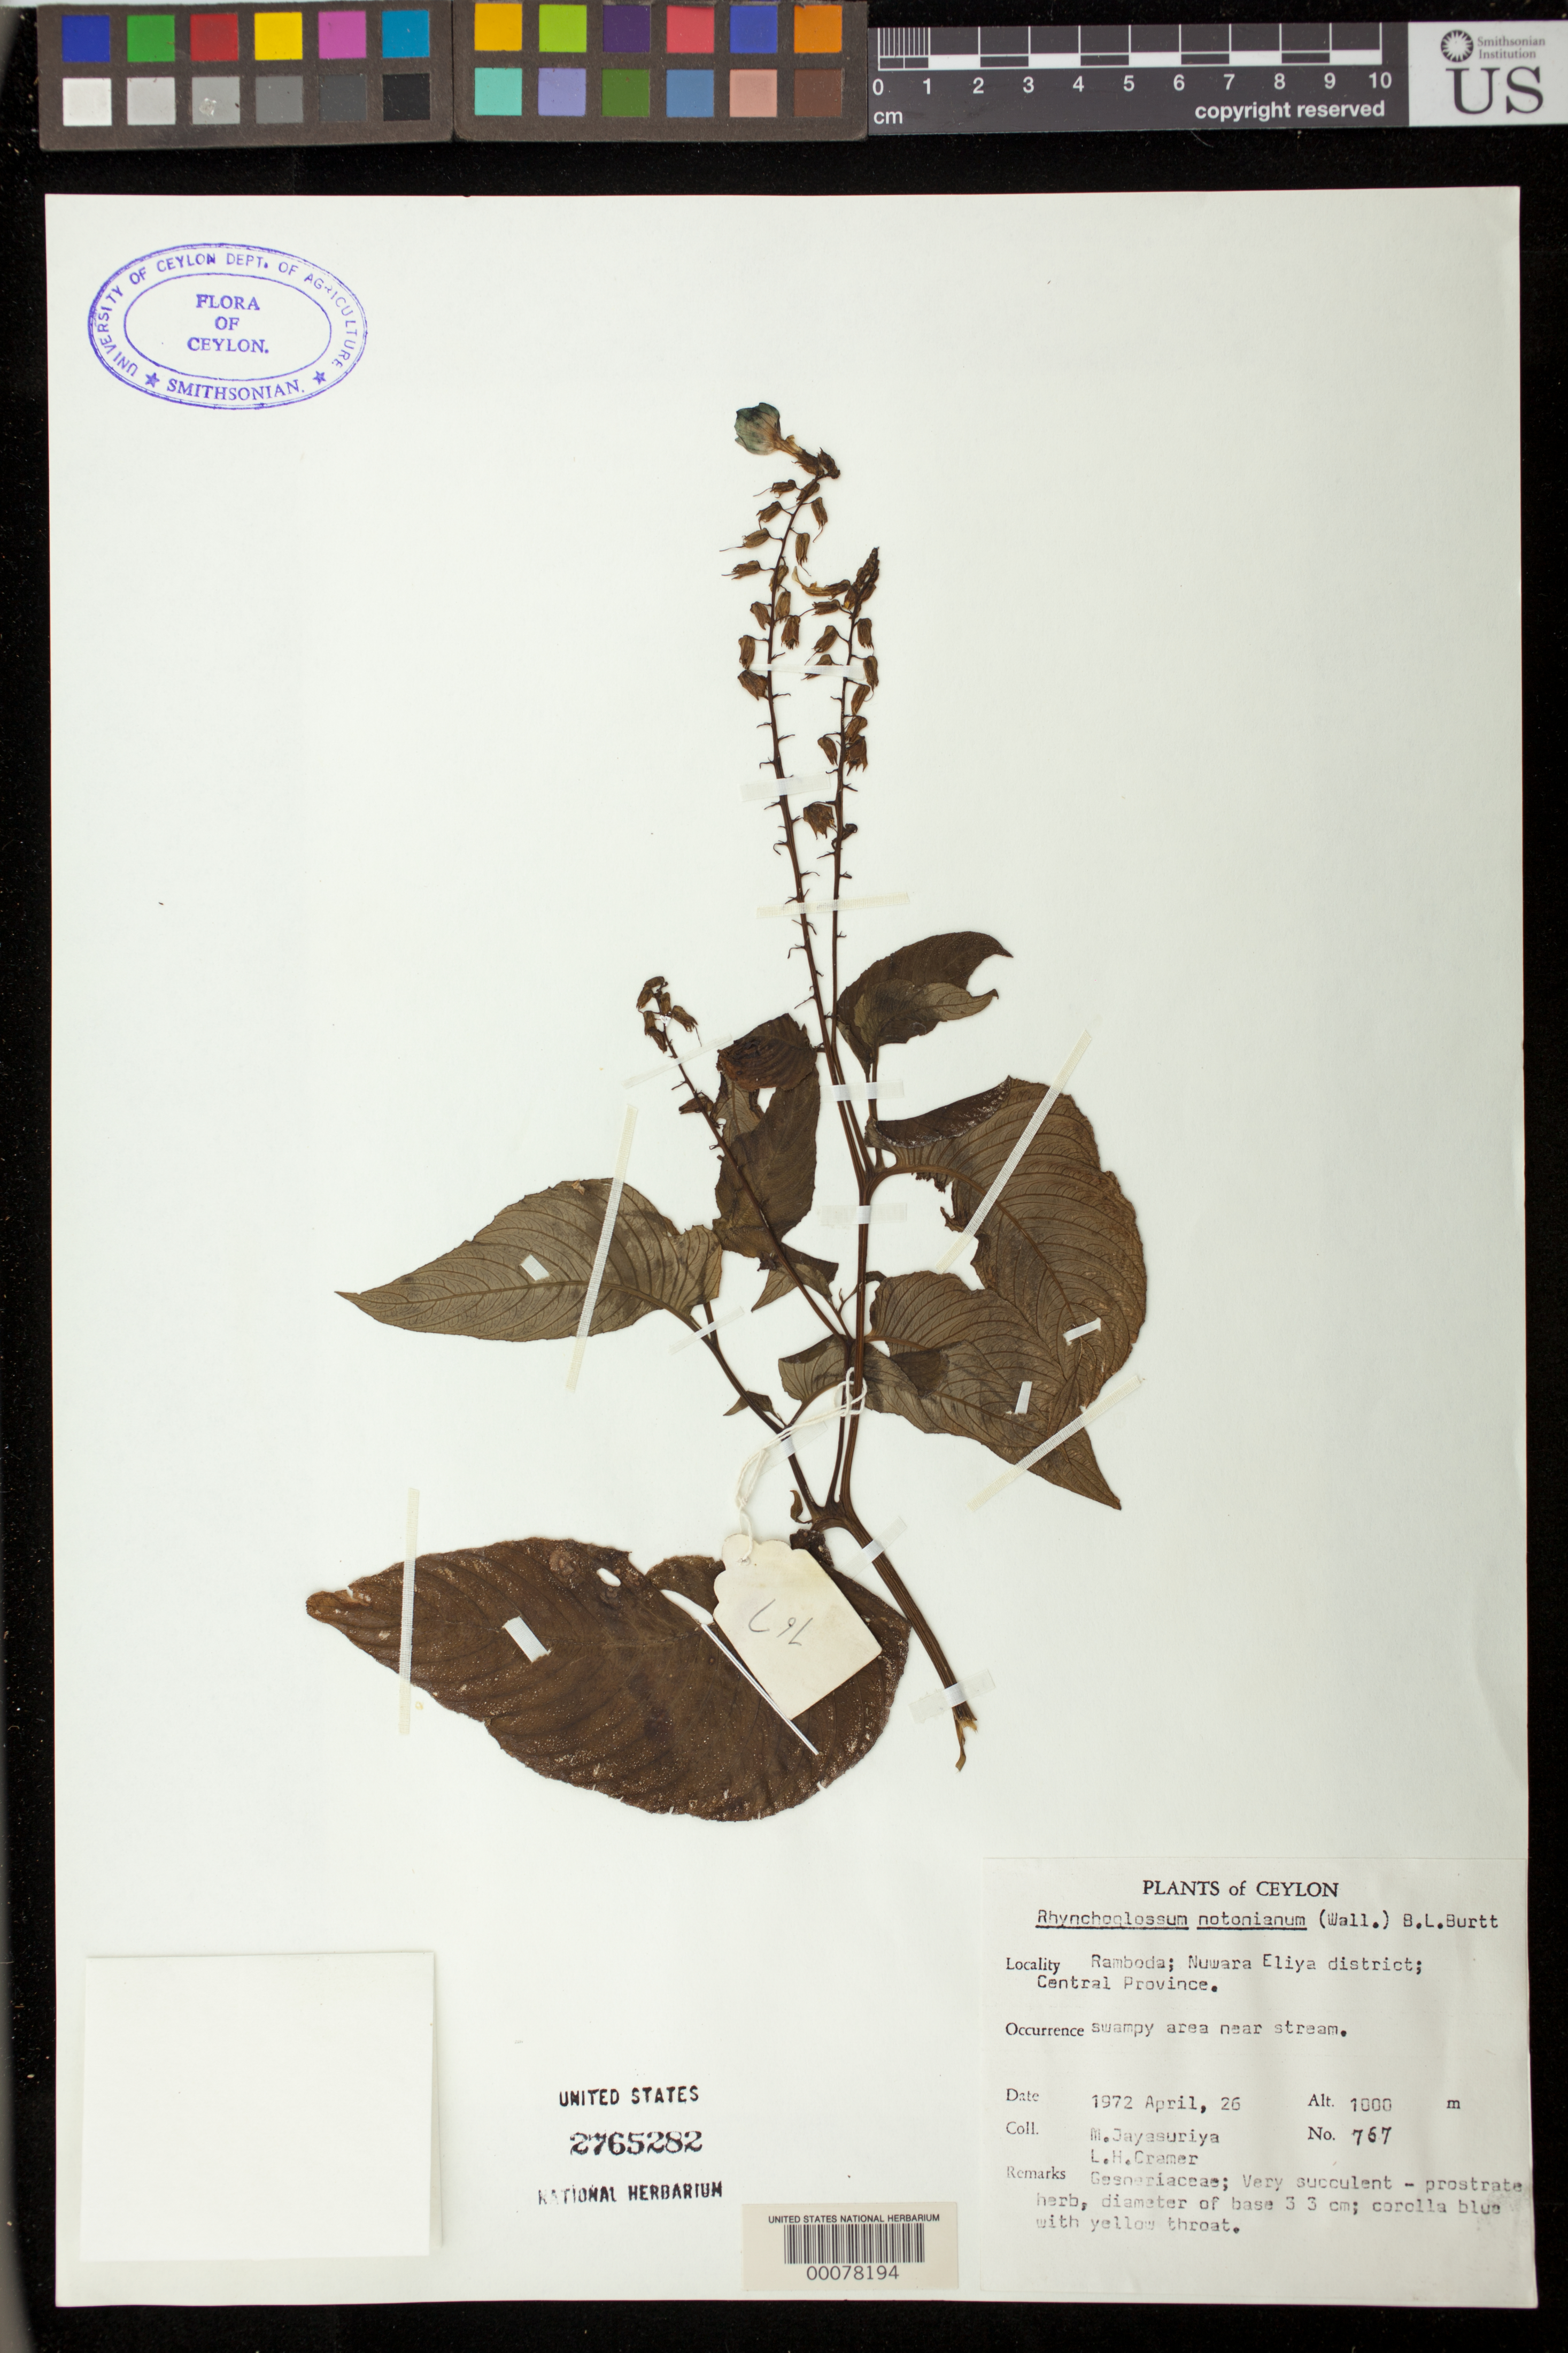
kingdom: Plantae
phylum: Tracheophyta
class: Magnoliopsida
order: Lamiales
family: Gesneriaceae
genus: Rhynchoglossum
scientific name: Rhynchoglossum notonianum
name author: (Wall.) B.L. Burtt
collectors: A. H. Jayasuriya & L. H. Cramer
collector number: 767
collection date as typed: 26 Apr 1972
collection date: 1972-04-26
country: Sri Lanka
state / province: Central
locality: Nuwara eliya (dist.), Ramboda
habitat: Swampy area near stream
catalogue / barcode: US 2765282